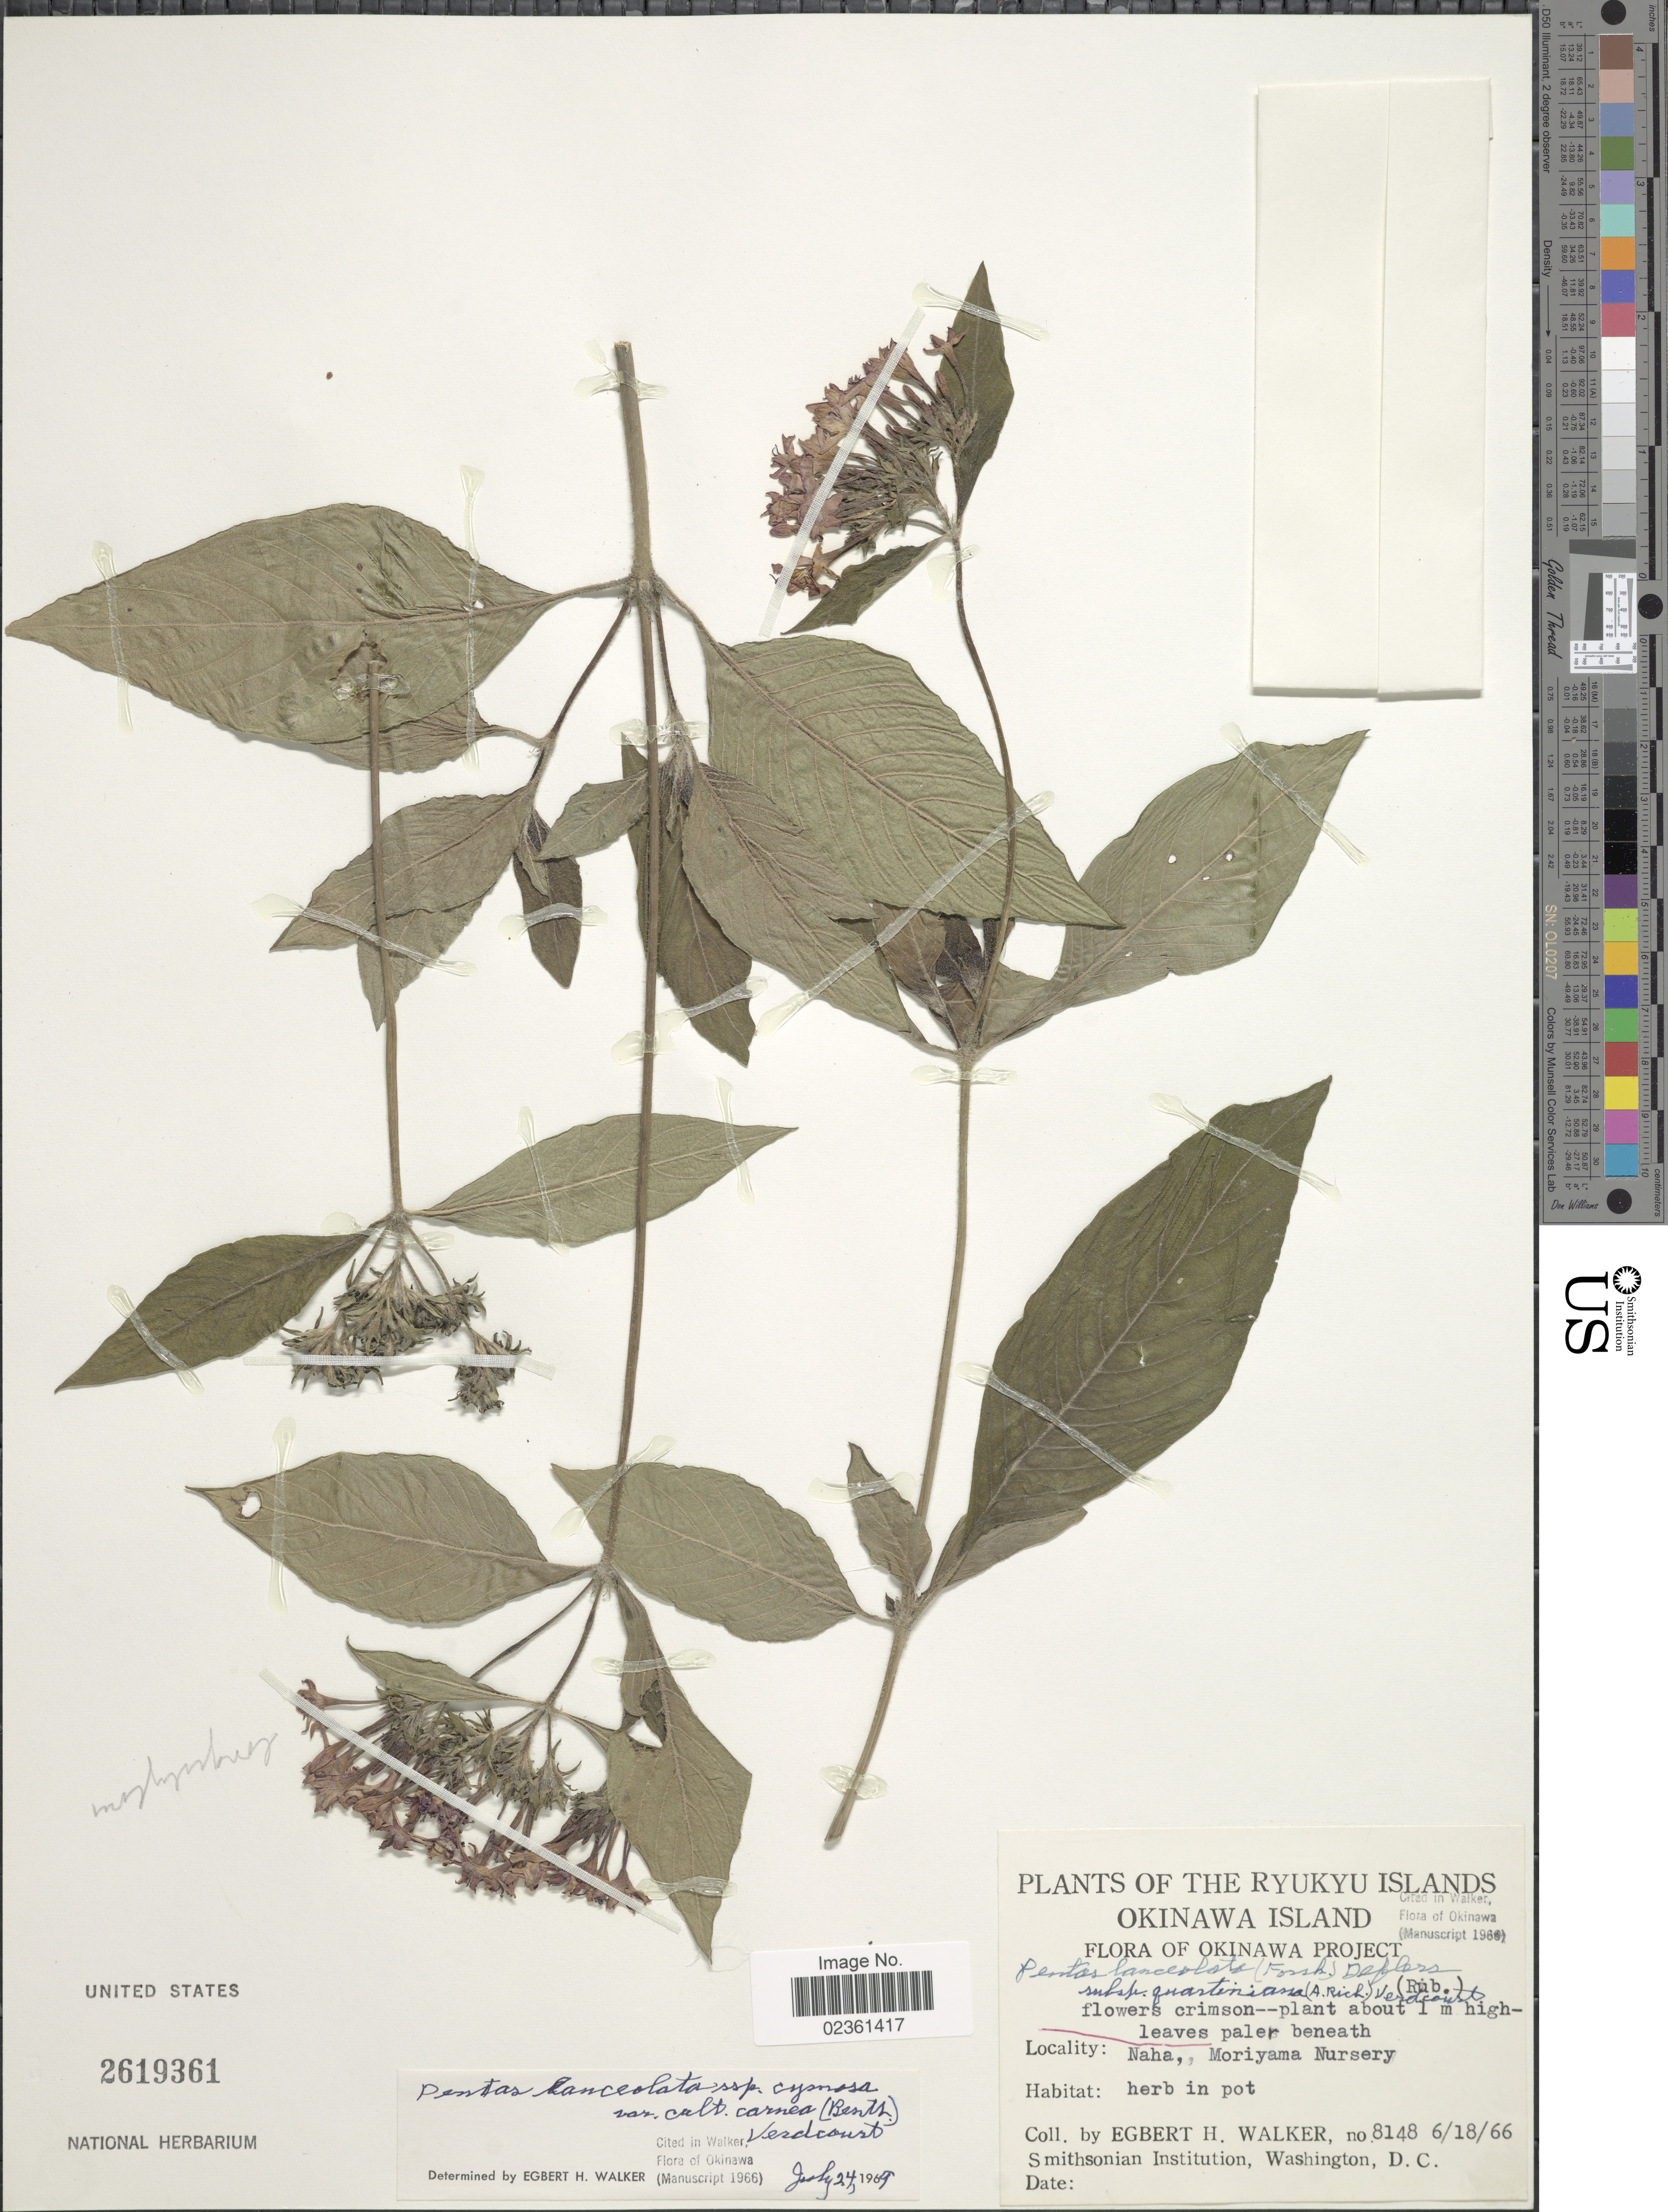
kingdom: Plantae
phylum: Tracheophyta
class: Magnoliopsida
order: Gentianales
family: Rubiaceae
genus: Pentas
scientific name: Pentas lanceolata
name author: (Forssk.) Deflers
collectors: E. H. Walker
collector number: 8148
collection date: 1966-06-18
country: Japan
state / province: Okinawa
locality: The Ryukyu Islands, Okinawa Island, Naha, Moriyama Nursery.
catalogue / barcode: US 2619361